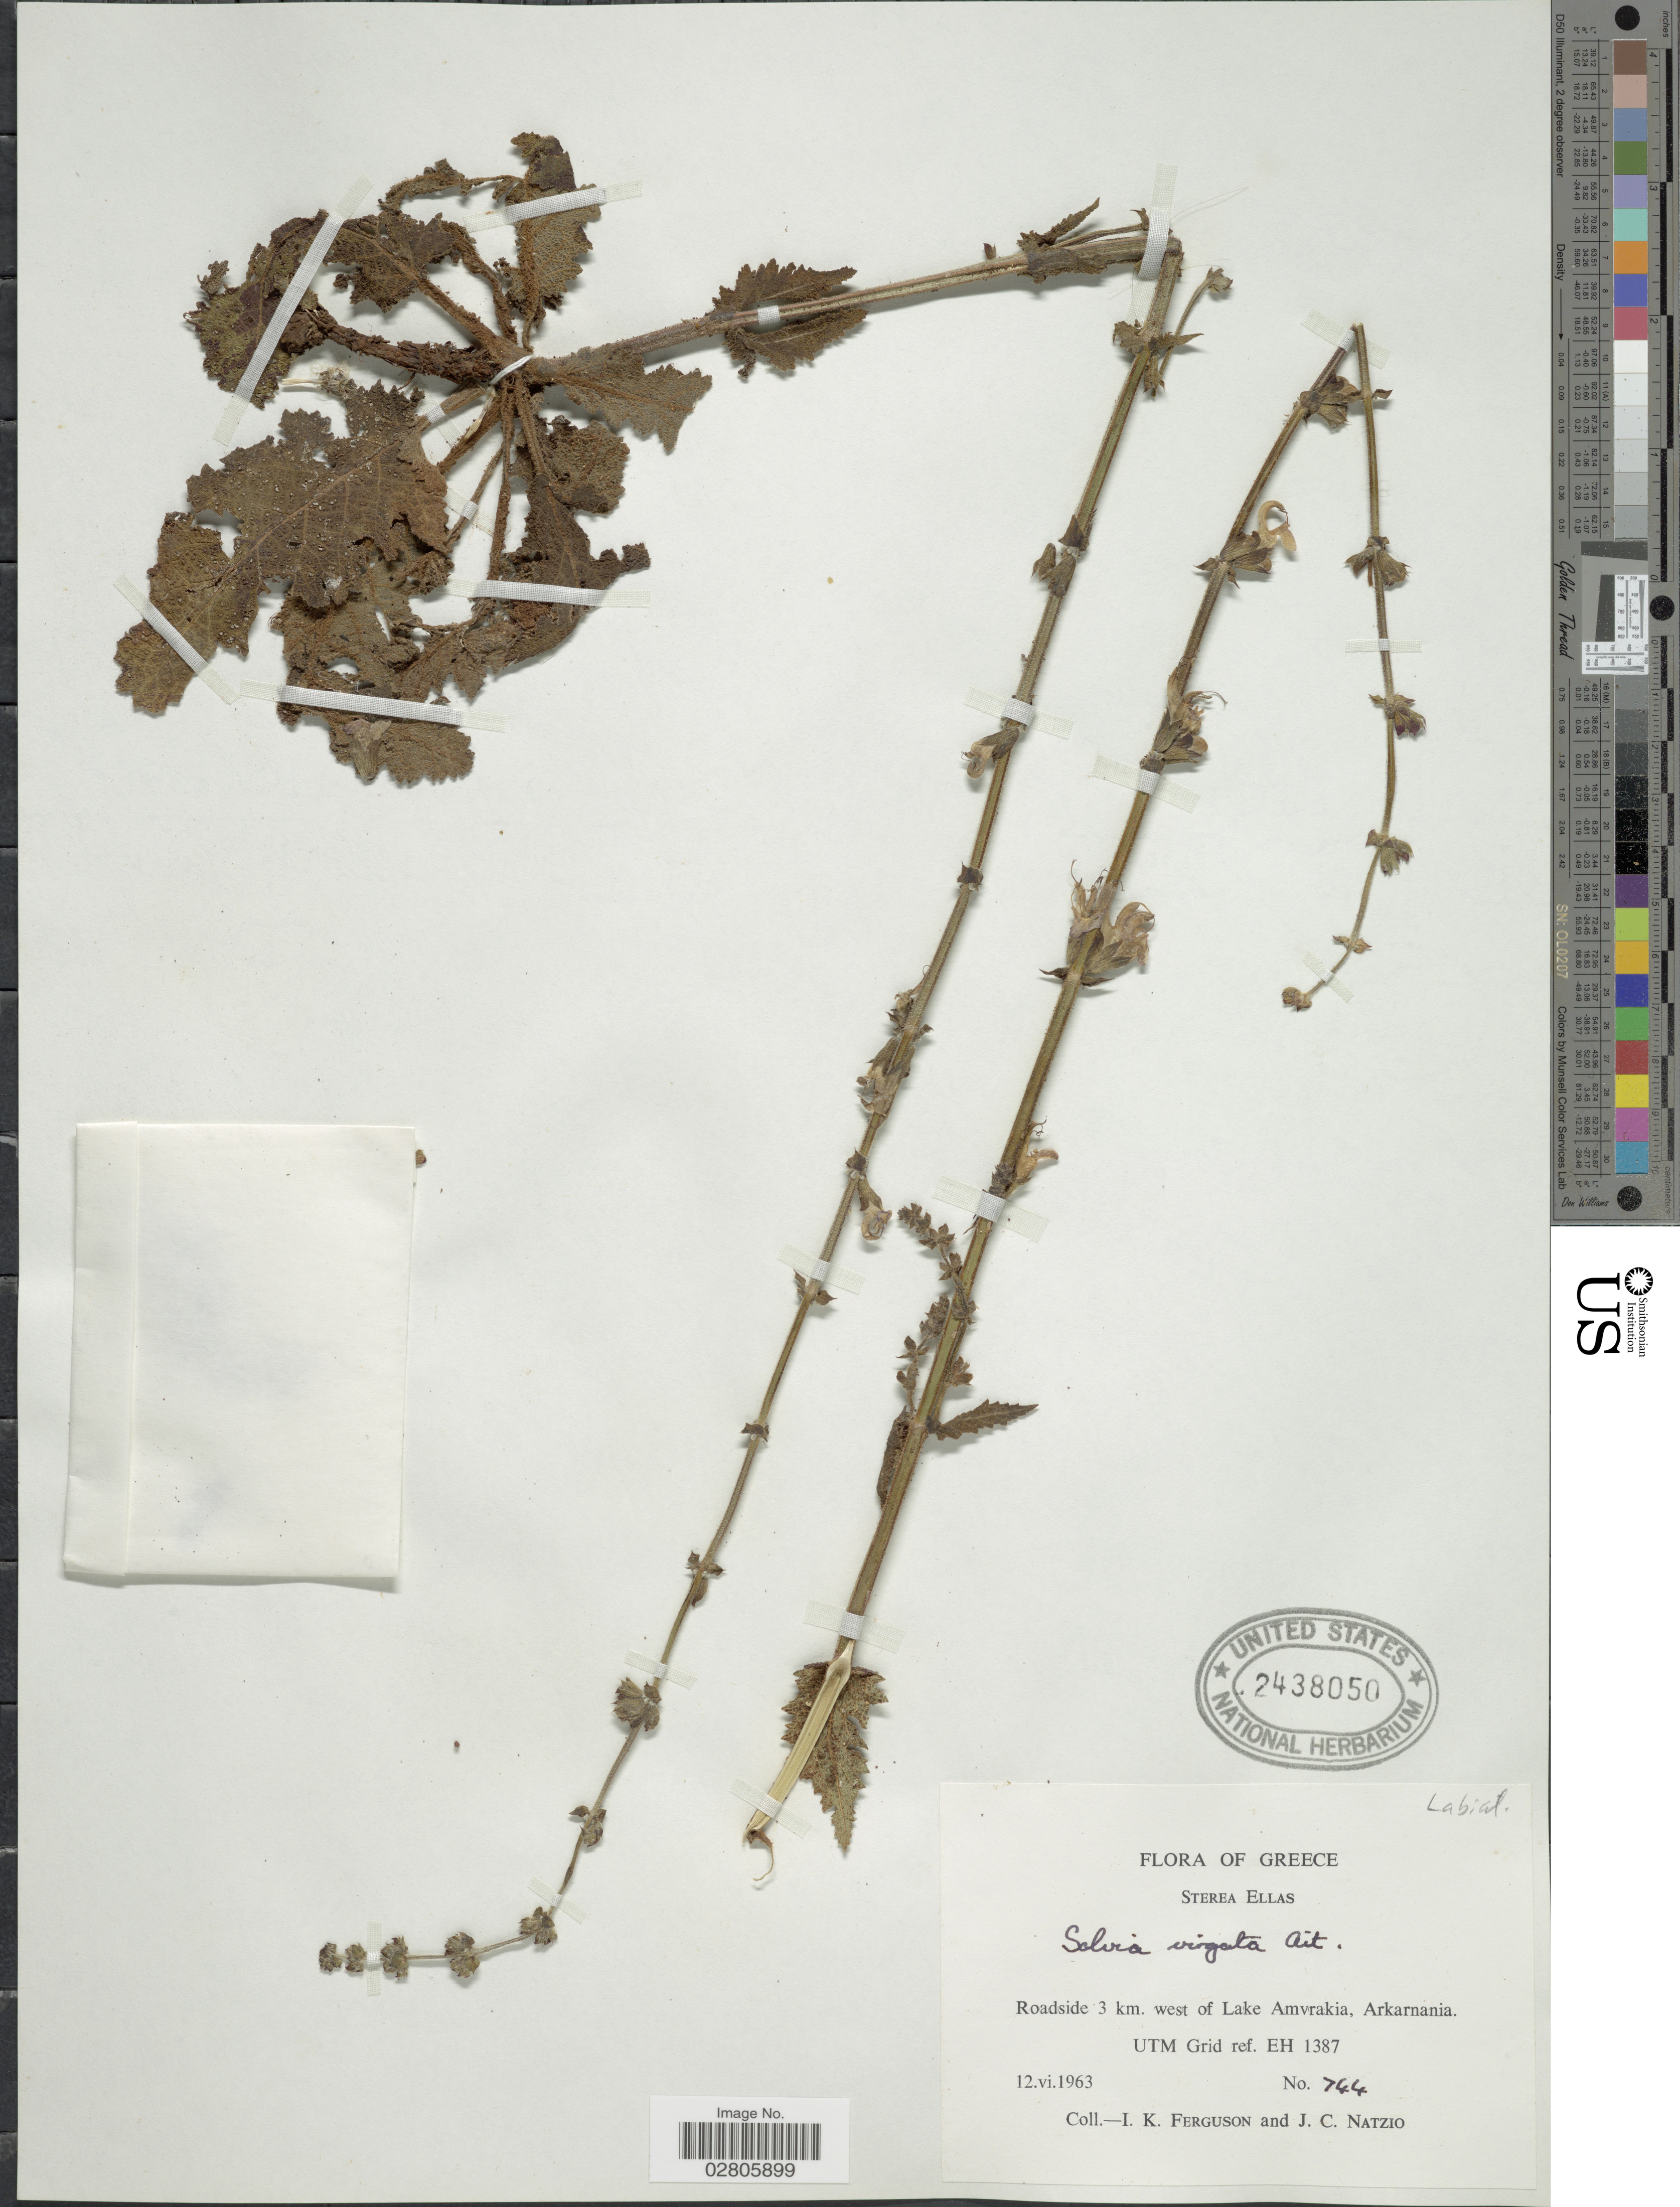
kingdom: Plantae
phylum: Tracheophyta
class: Magnoliopsida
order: Lamiales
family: Lamiaceae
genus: Salvia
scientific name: Salvia virgata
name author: Jacq.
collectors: I. K. Ferguson & J. Natzio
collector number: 744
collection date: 1963-06-12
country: Greece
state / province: Central Greece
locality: Sterea Ellas. Roadside 3 km. west of Lake Amvrakia, Arkarnania. UTM Grid ref. EH 1387.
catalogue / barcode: US 2438050